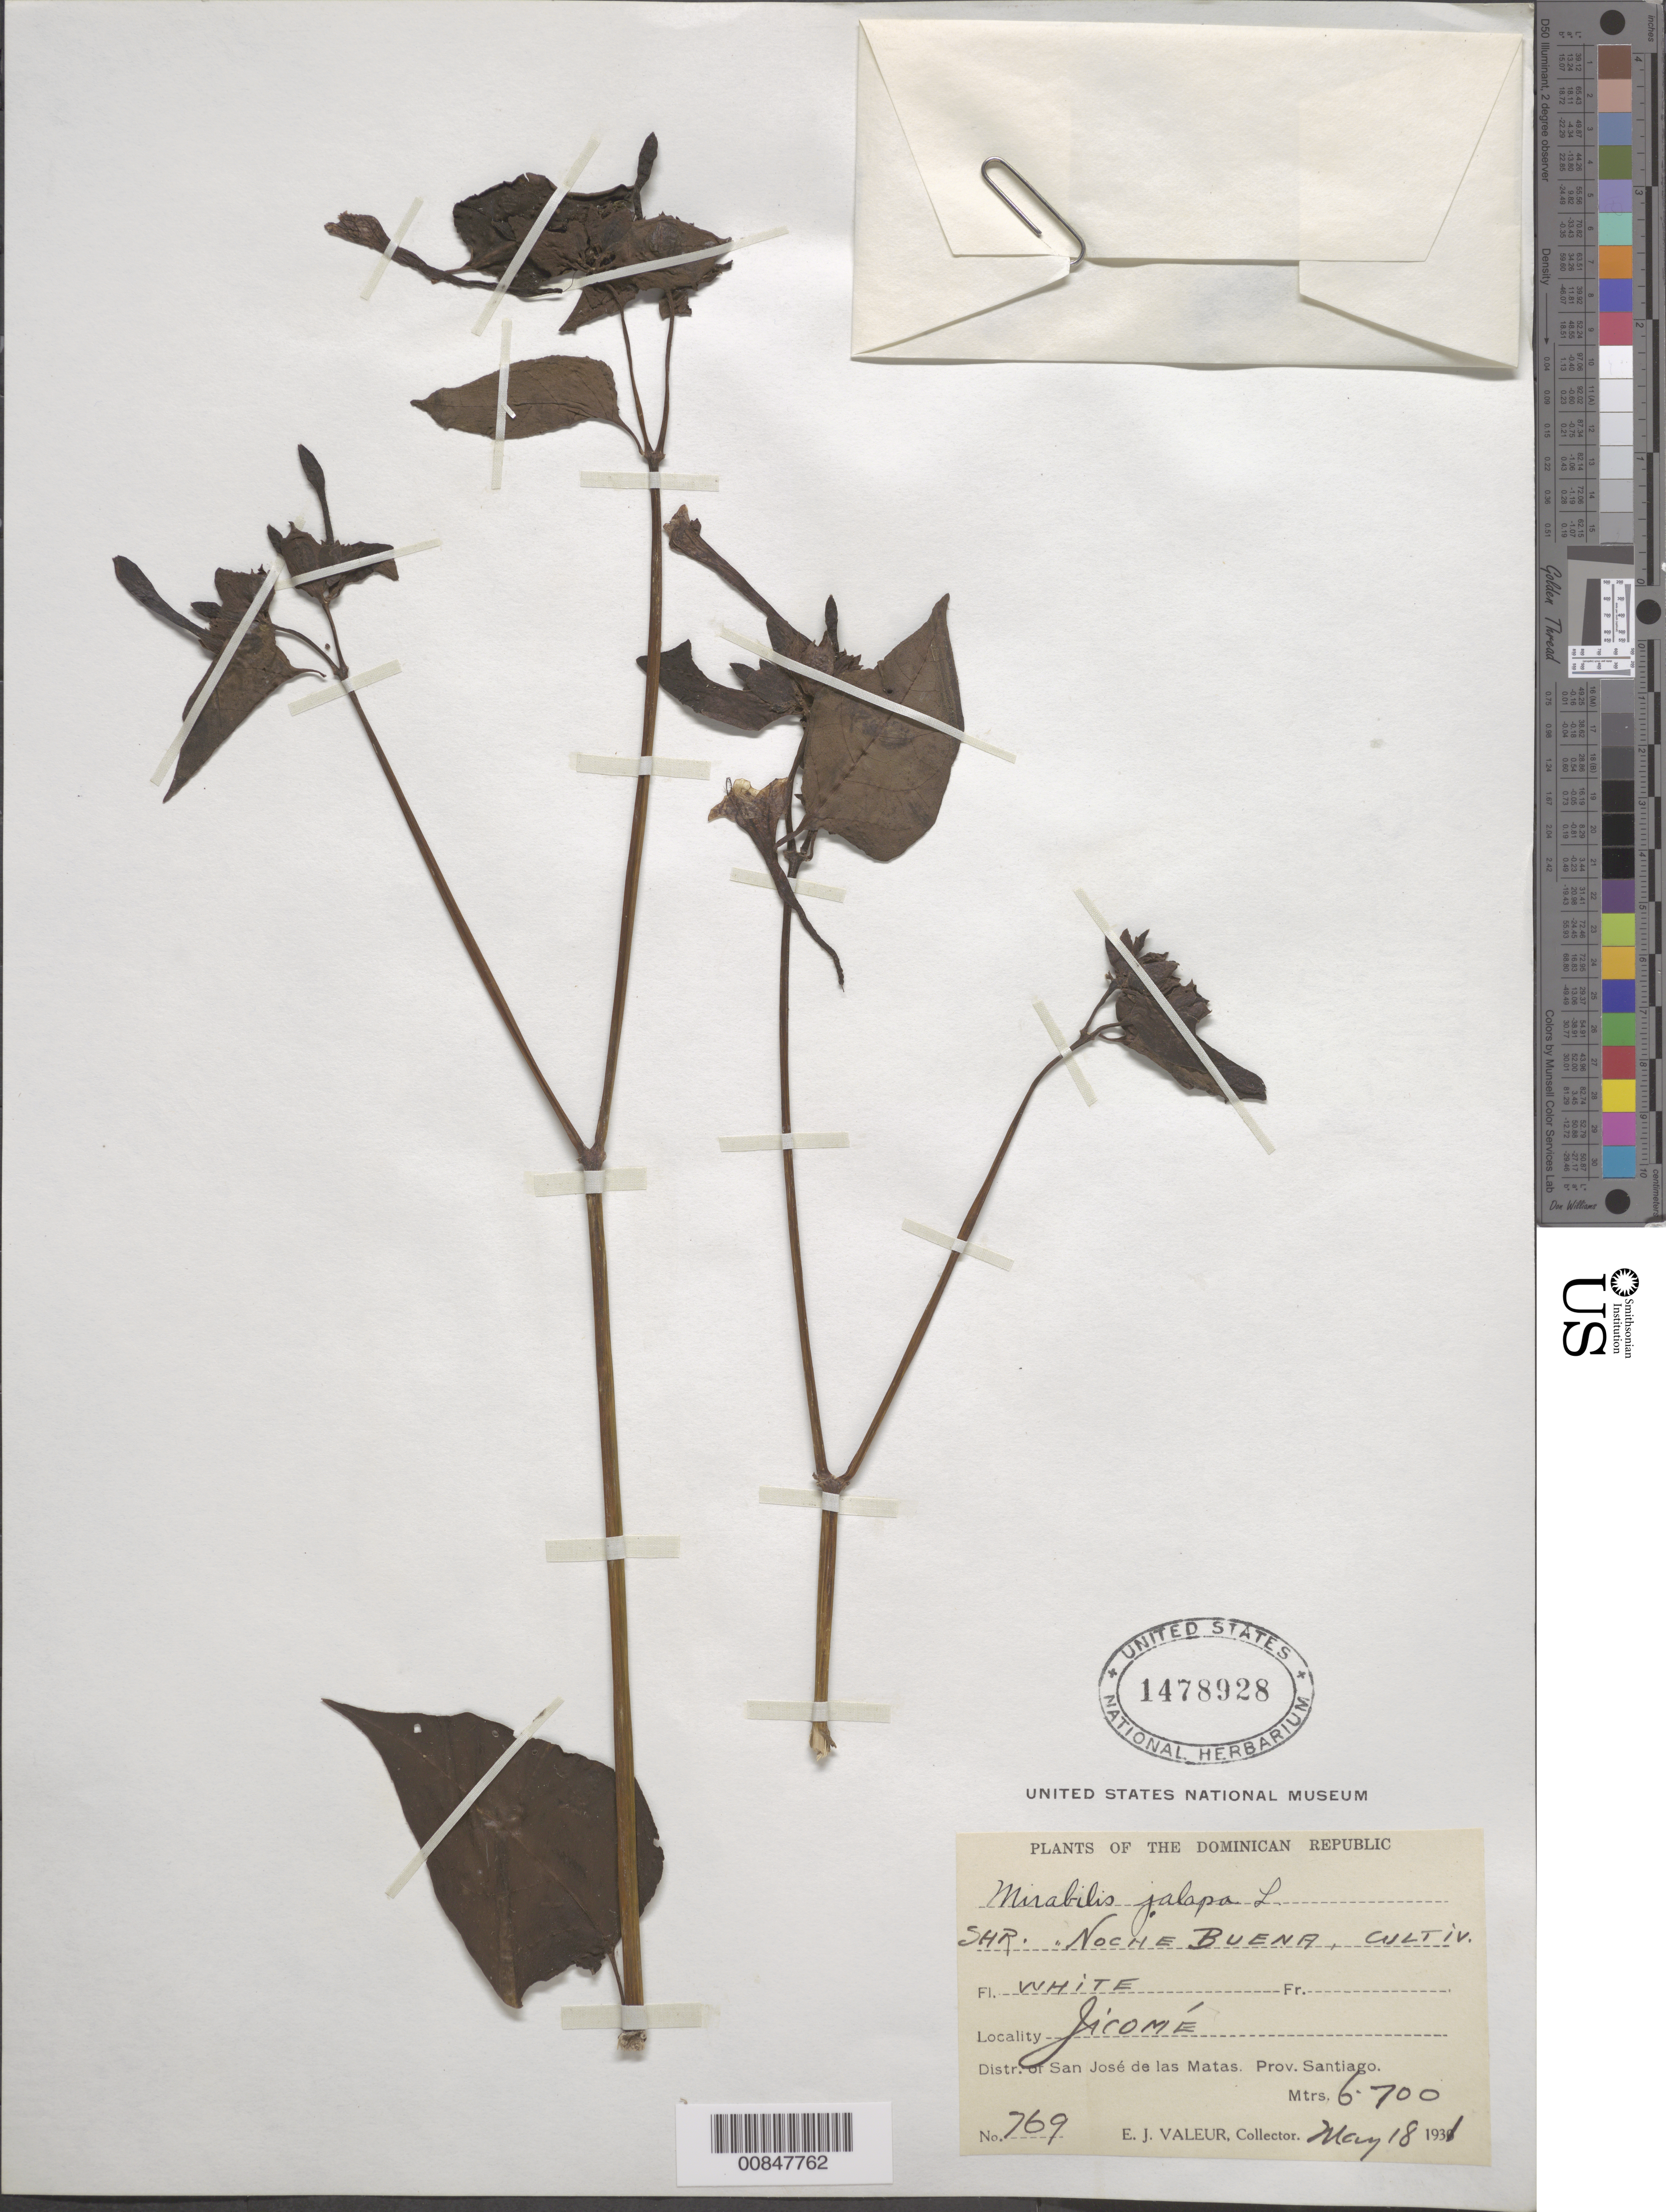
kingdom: Plantae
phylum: Tracheophyta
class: Magnoliopsida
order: Caryophyllales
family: Nyctaginaceae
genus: Mirabilis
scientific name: Mirabilis jalapa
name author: L.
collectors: E. Valeur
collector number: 769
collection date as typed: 18 May 1931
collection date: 1931-05-18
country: Dominican Republic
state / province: Santiago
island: Hispaniola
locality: Jicomé. District of San José de las Matas.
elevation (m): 600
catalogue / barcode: US 1478928